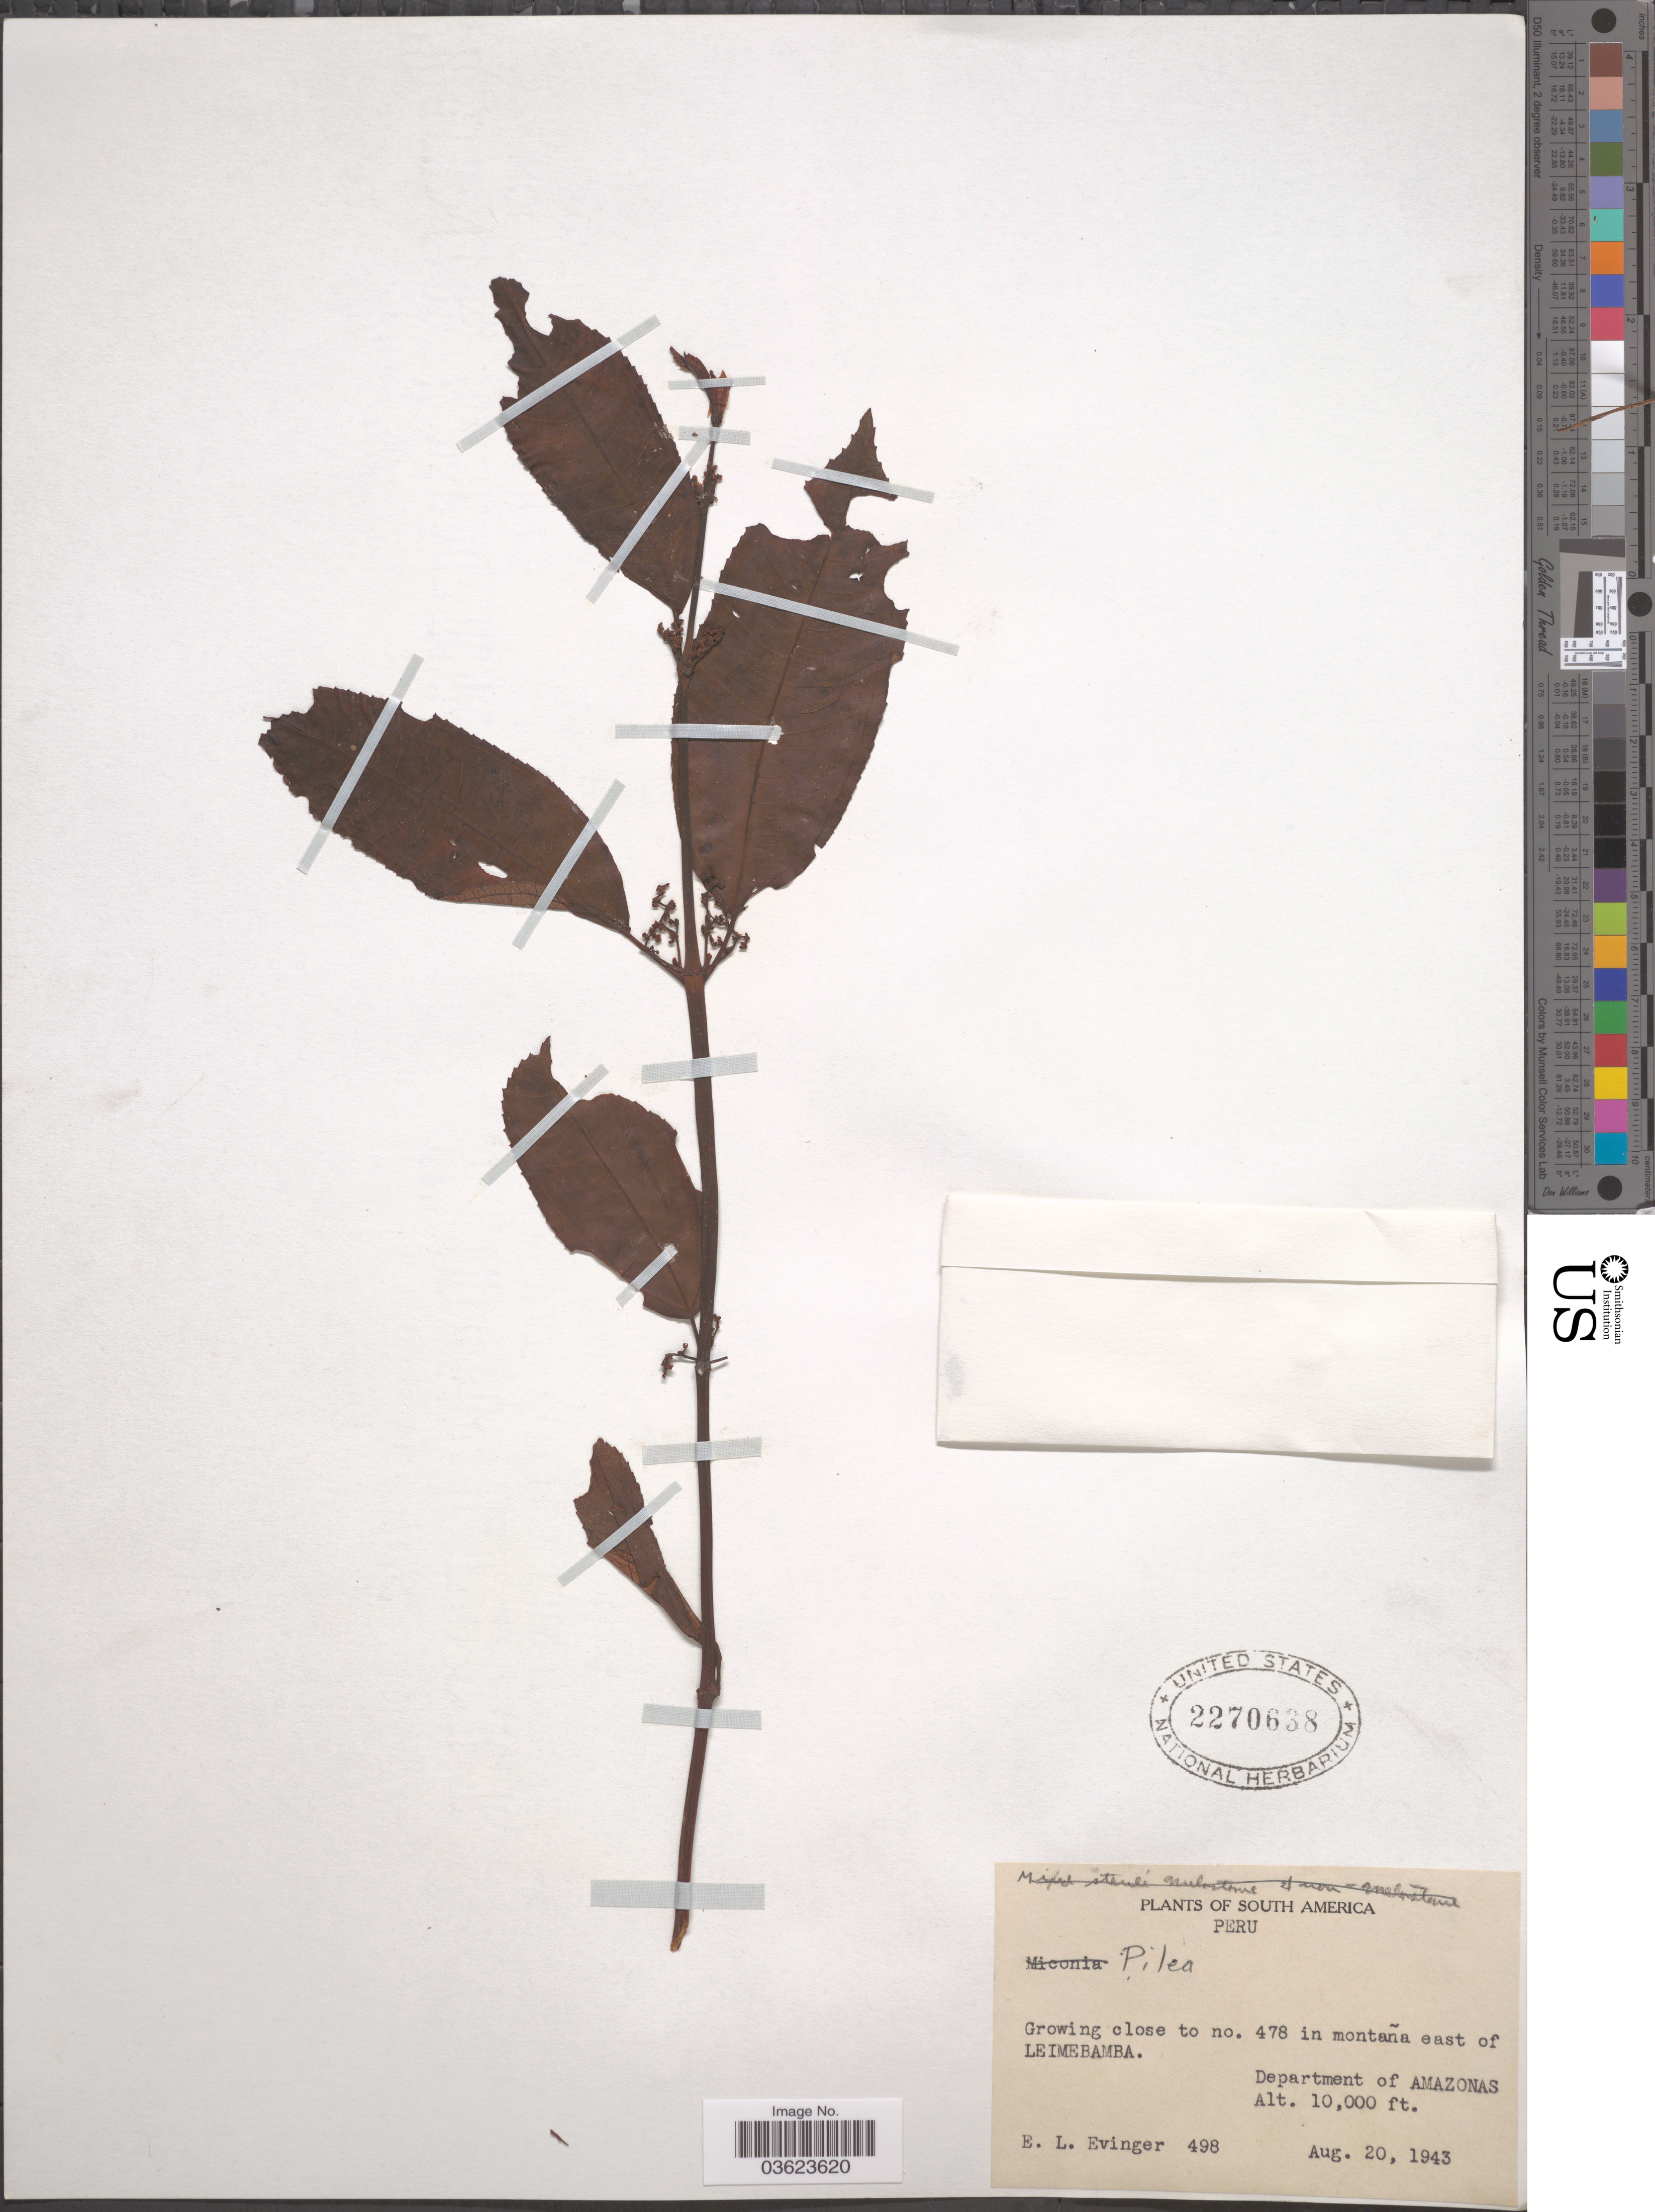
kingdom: Plantae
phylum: Tracheophyta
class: Magnoliopsida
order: Rosales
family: Urticaceae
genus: Pilea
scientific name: Pilea sp.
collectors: E. Evinger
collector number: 498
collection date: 1943-08-20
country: Peru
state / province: Amazonas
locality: Growing close to no. 478 in montaña east of Leimebamba. Department of Amazonas.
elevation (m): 3048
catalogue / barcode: US 2270638